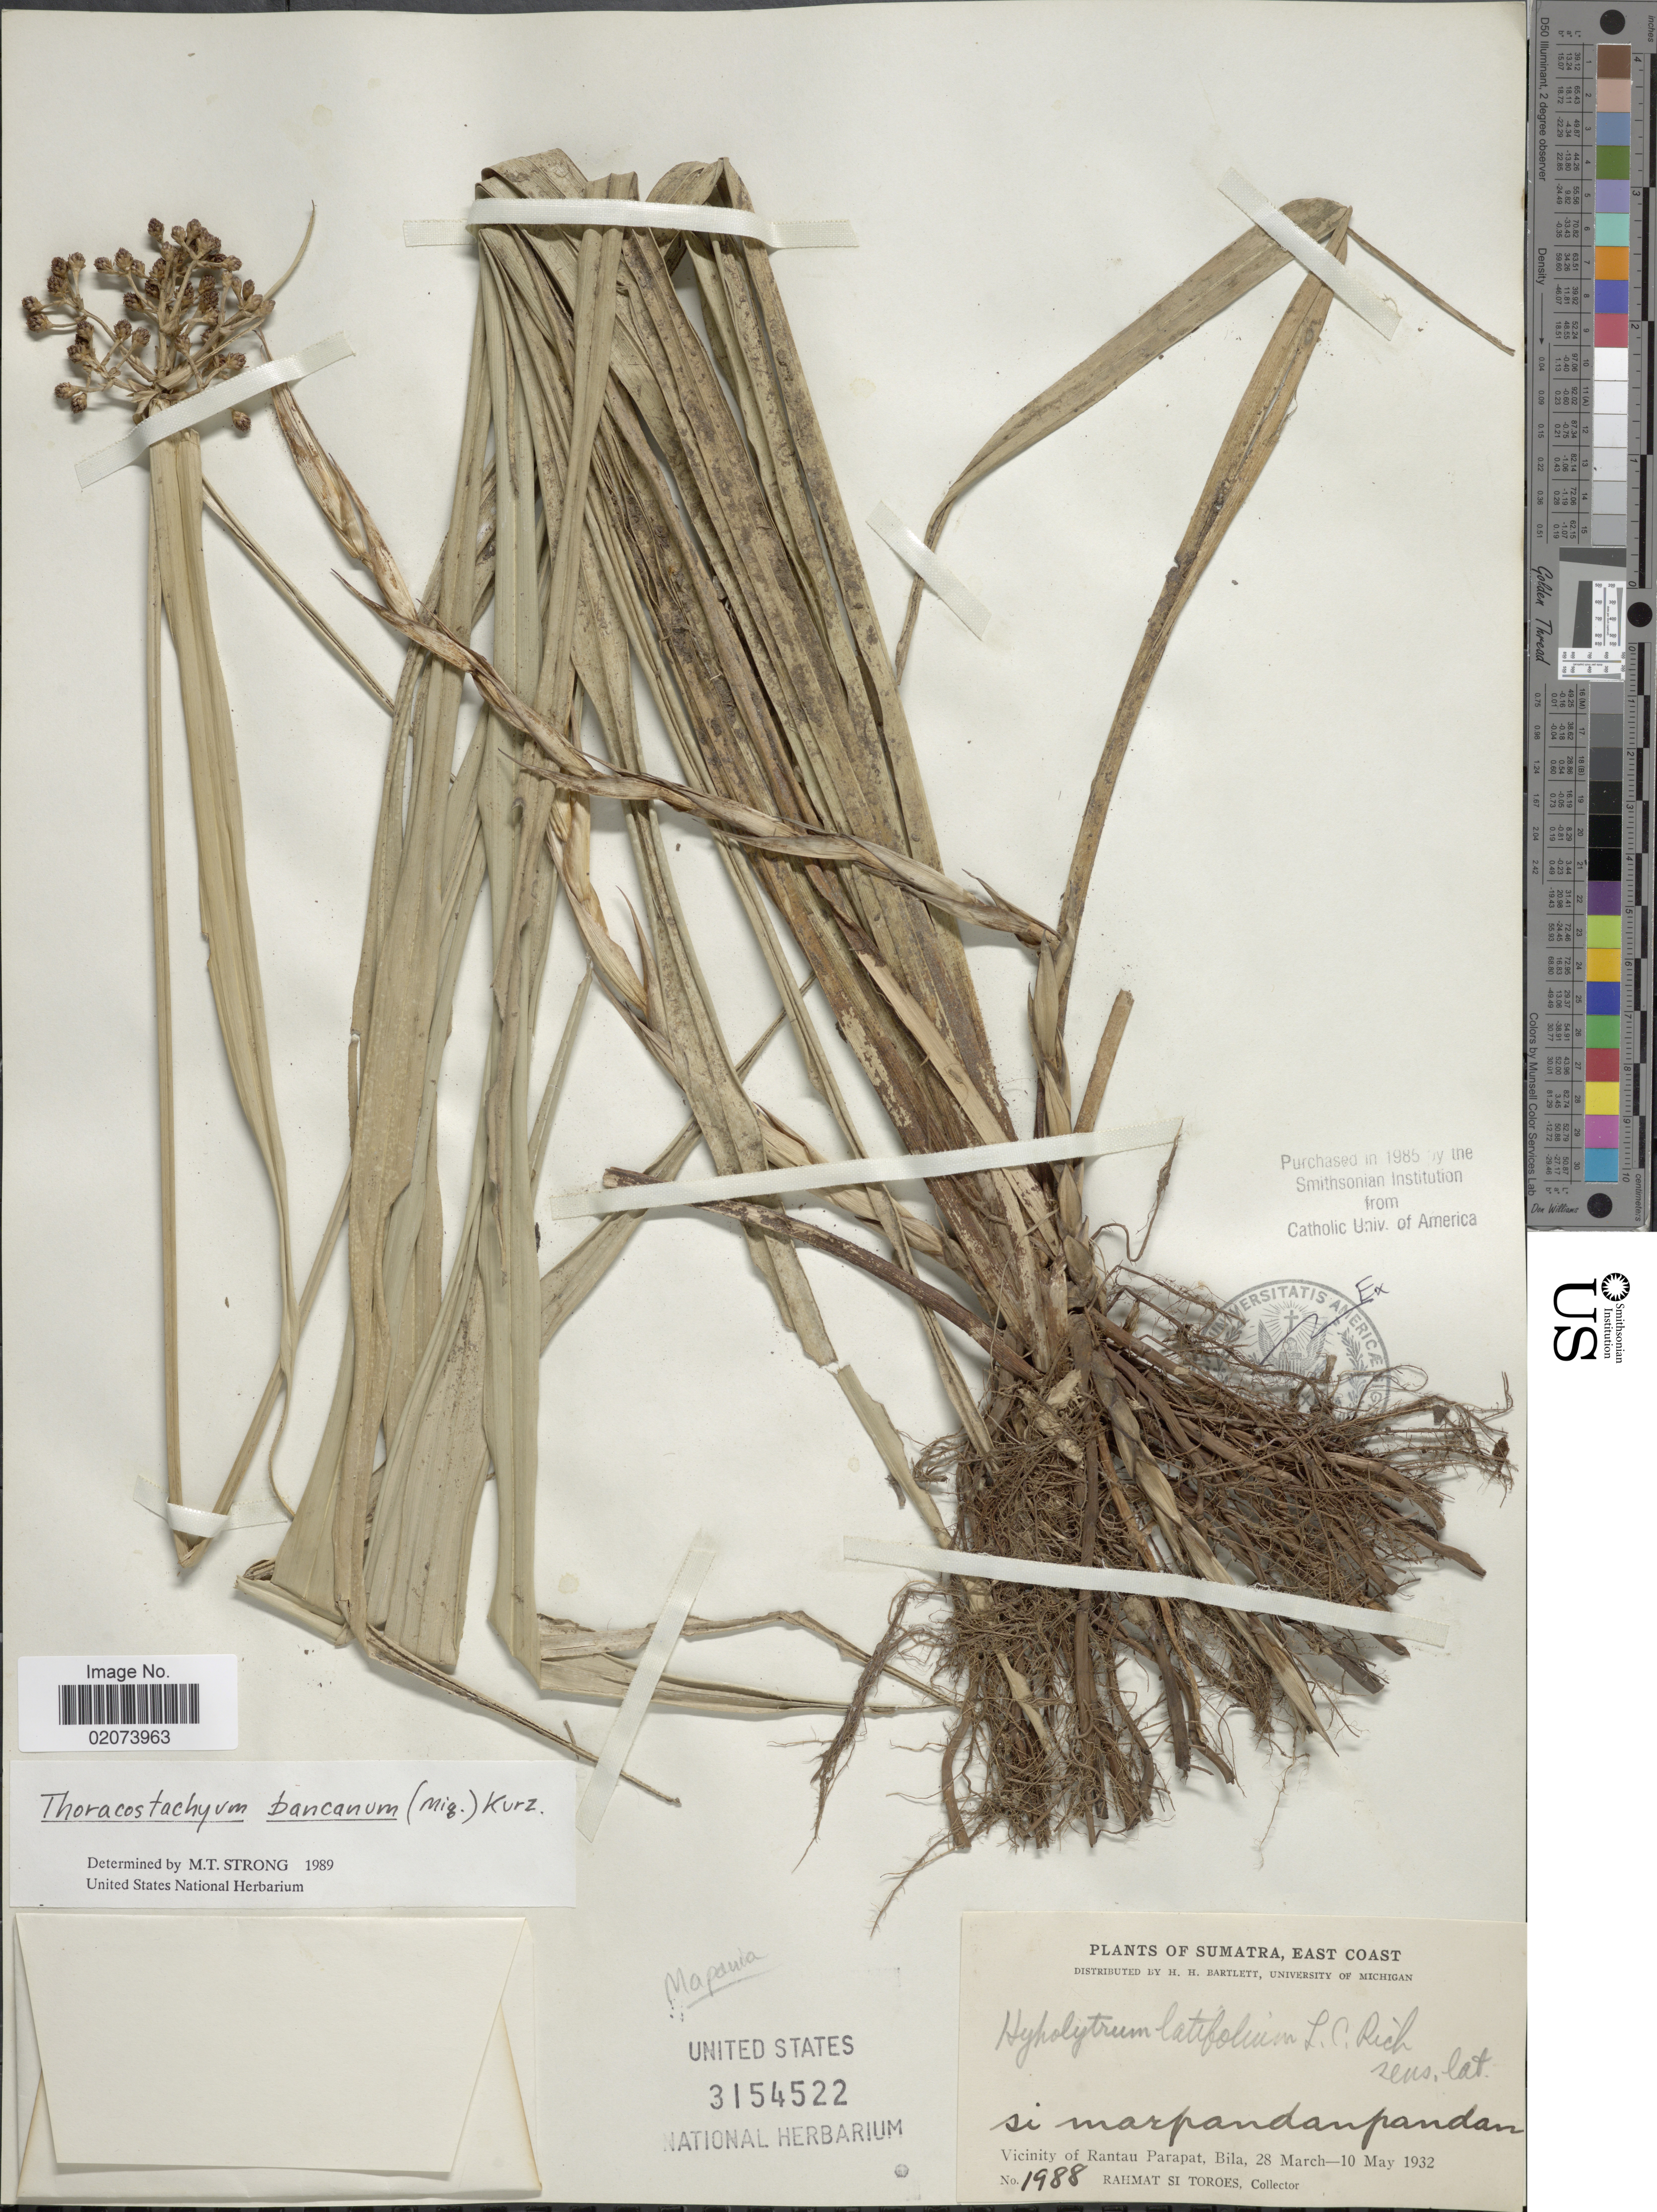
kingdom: Plantae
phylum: Tracheophyta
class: Liliopsida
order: Poales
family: Cyperaceae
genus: Mapania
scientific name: Mapania bancana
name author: (Miq.) Ridl.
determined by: Strong, Mark T., (BOT), Smithsonian Institution - National Museum of Natural History (UNITED STATES)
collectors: Rahmat Si Boeea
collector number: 1988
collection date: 1932-03-28/1932-05-10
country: Indonesia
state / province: Sumatra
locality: East Coast, Vicinity of Rantau Parapat, Bila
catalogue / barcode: US 3154522